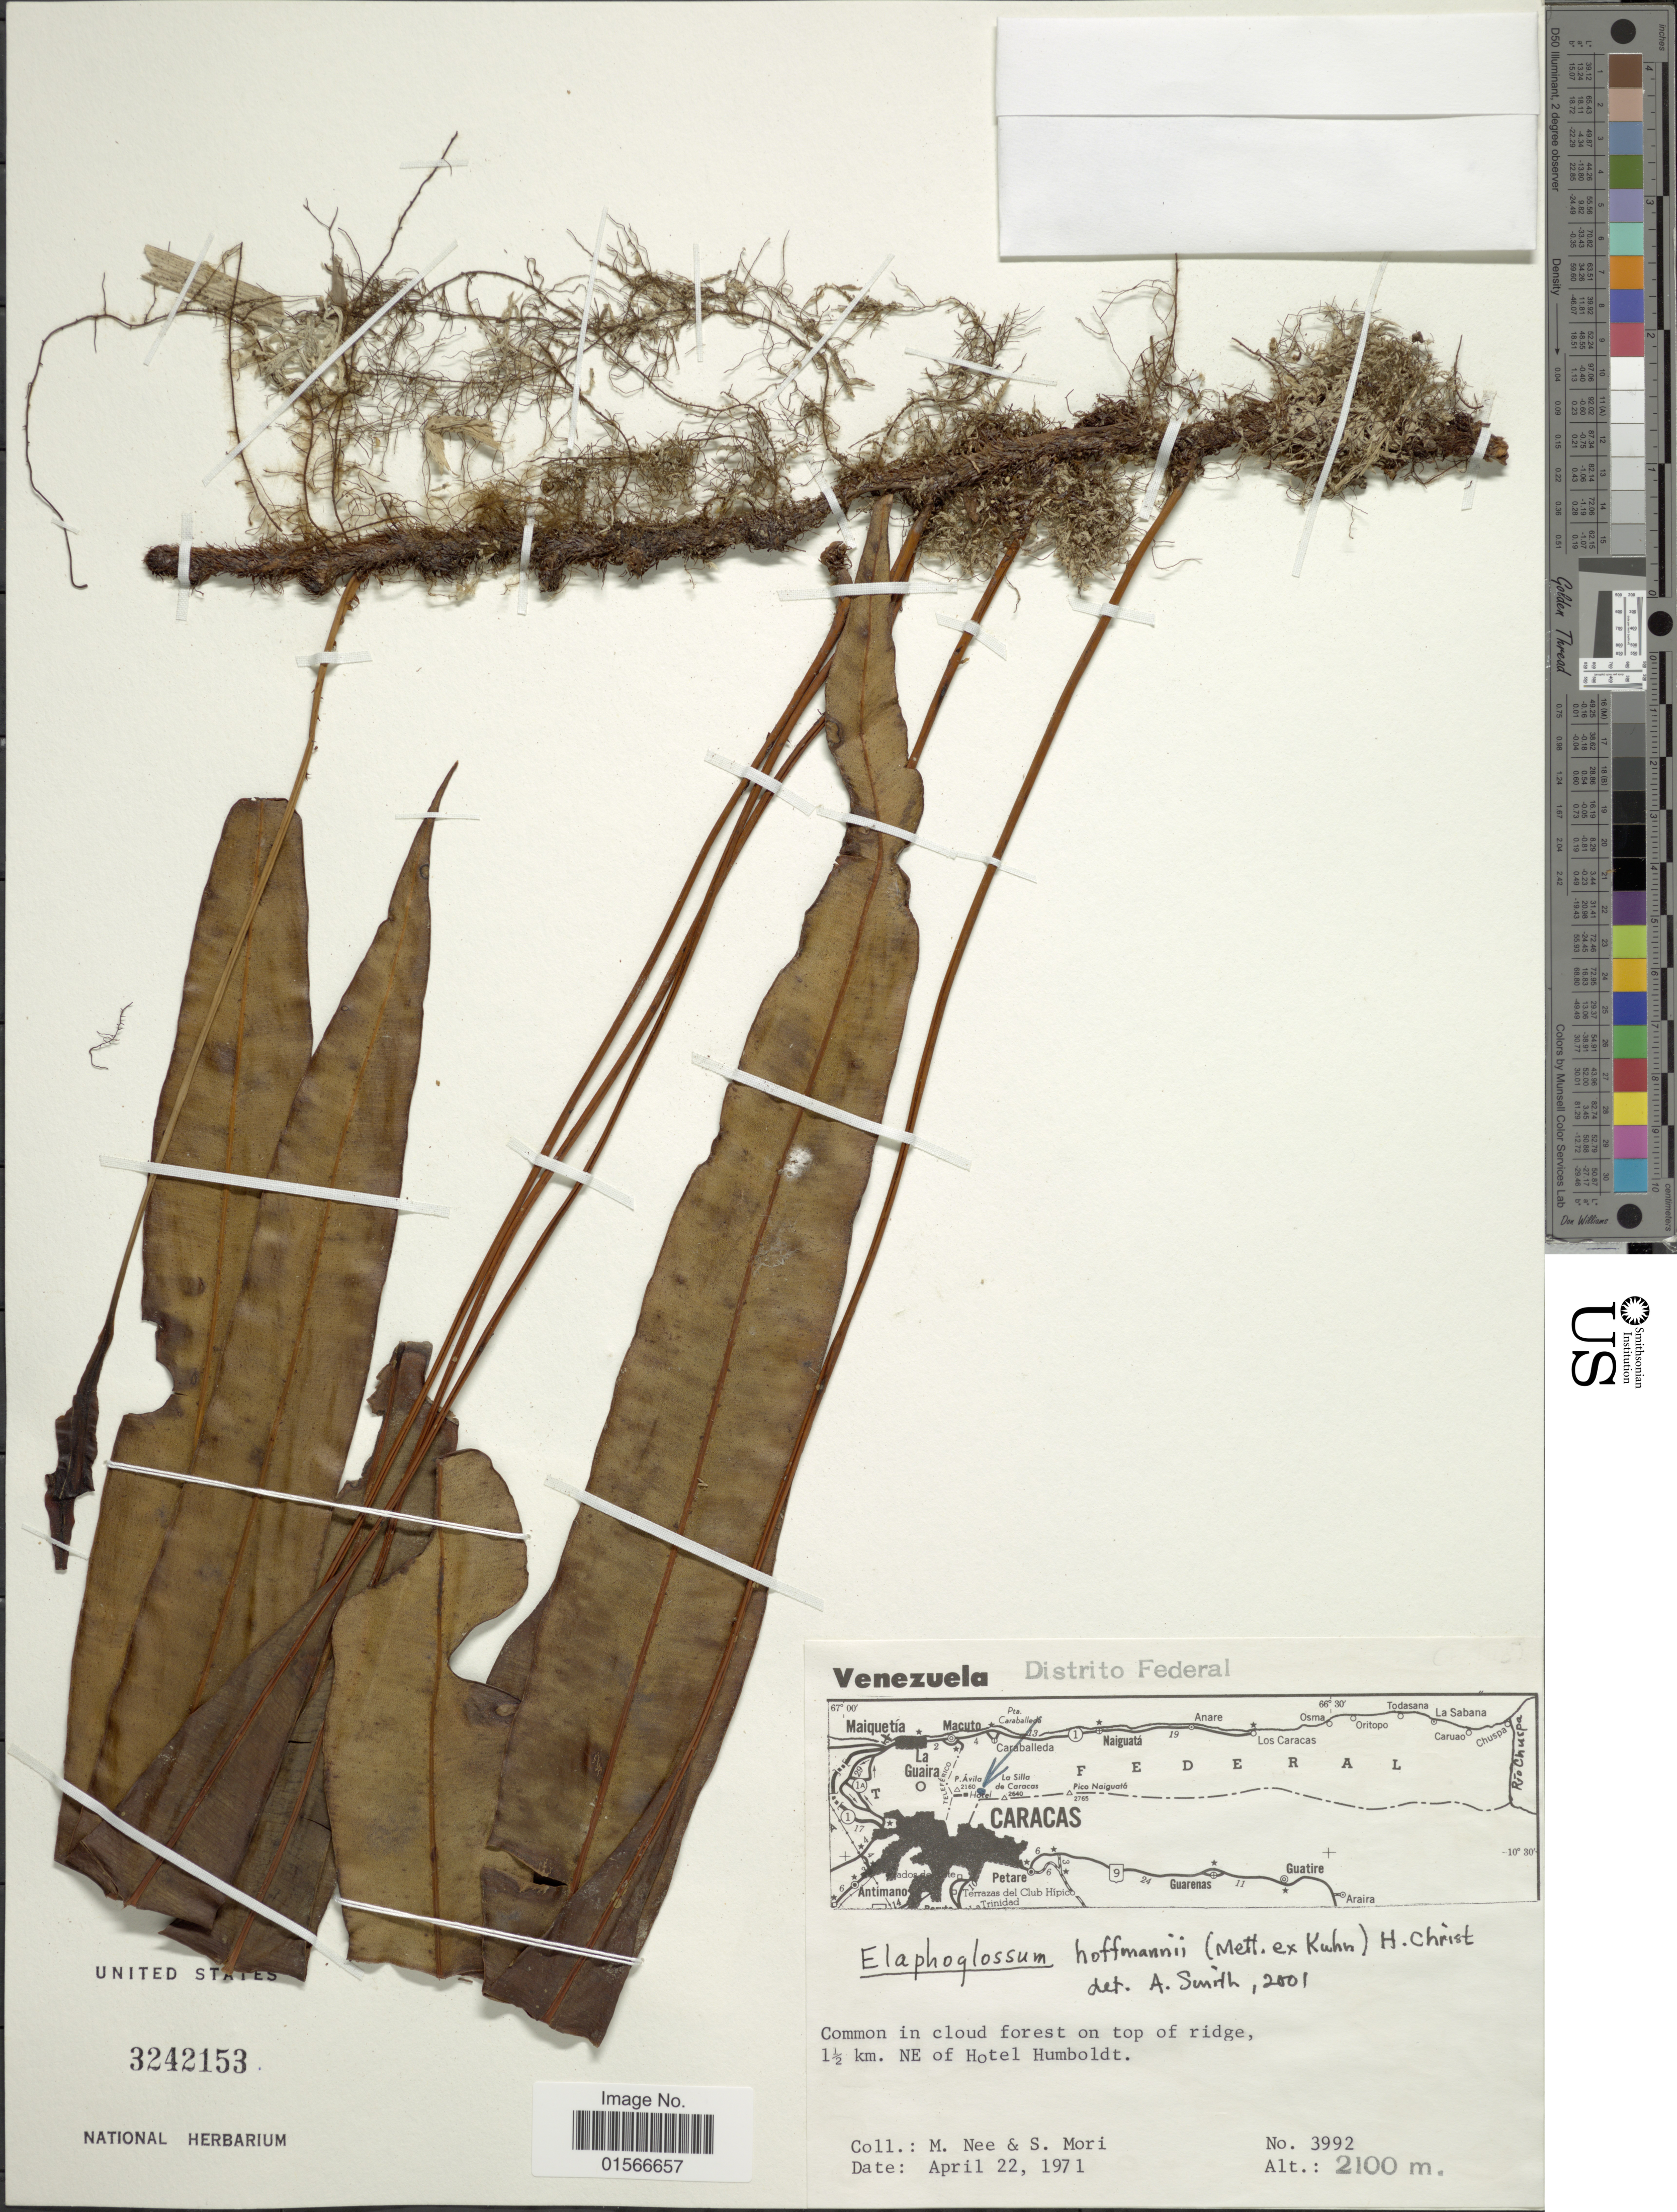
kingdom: Plantae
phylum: Tracheophyta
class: Polypodiopsida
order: Polypodiales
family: Dryopteridaceae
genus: Elaphoglossum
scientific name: Elaphoglossum hoffmannii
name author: (Mett. ex Kuhn) Christ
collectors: M. Nee & S. Mori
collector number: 3992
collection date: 1971-04-22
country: Venezuela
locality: Distrito Federal, Common in cloud forest on top of ridge, 1½ km. NE of Hotel Humboldt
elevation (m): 2100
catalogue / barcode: US 3242153